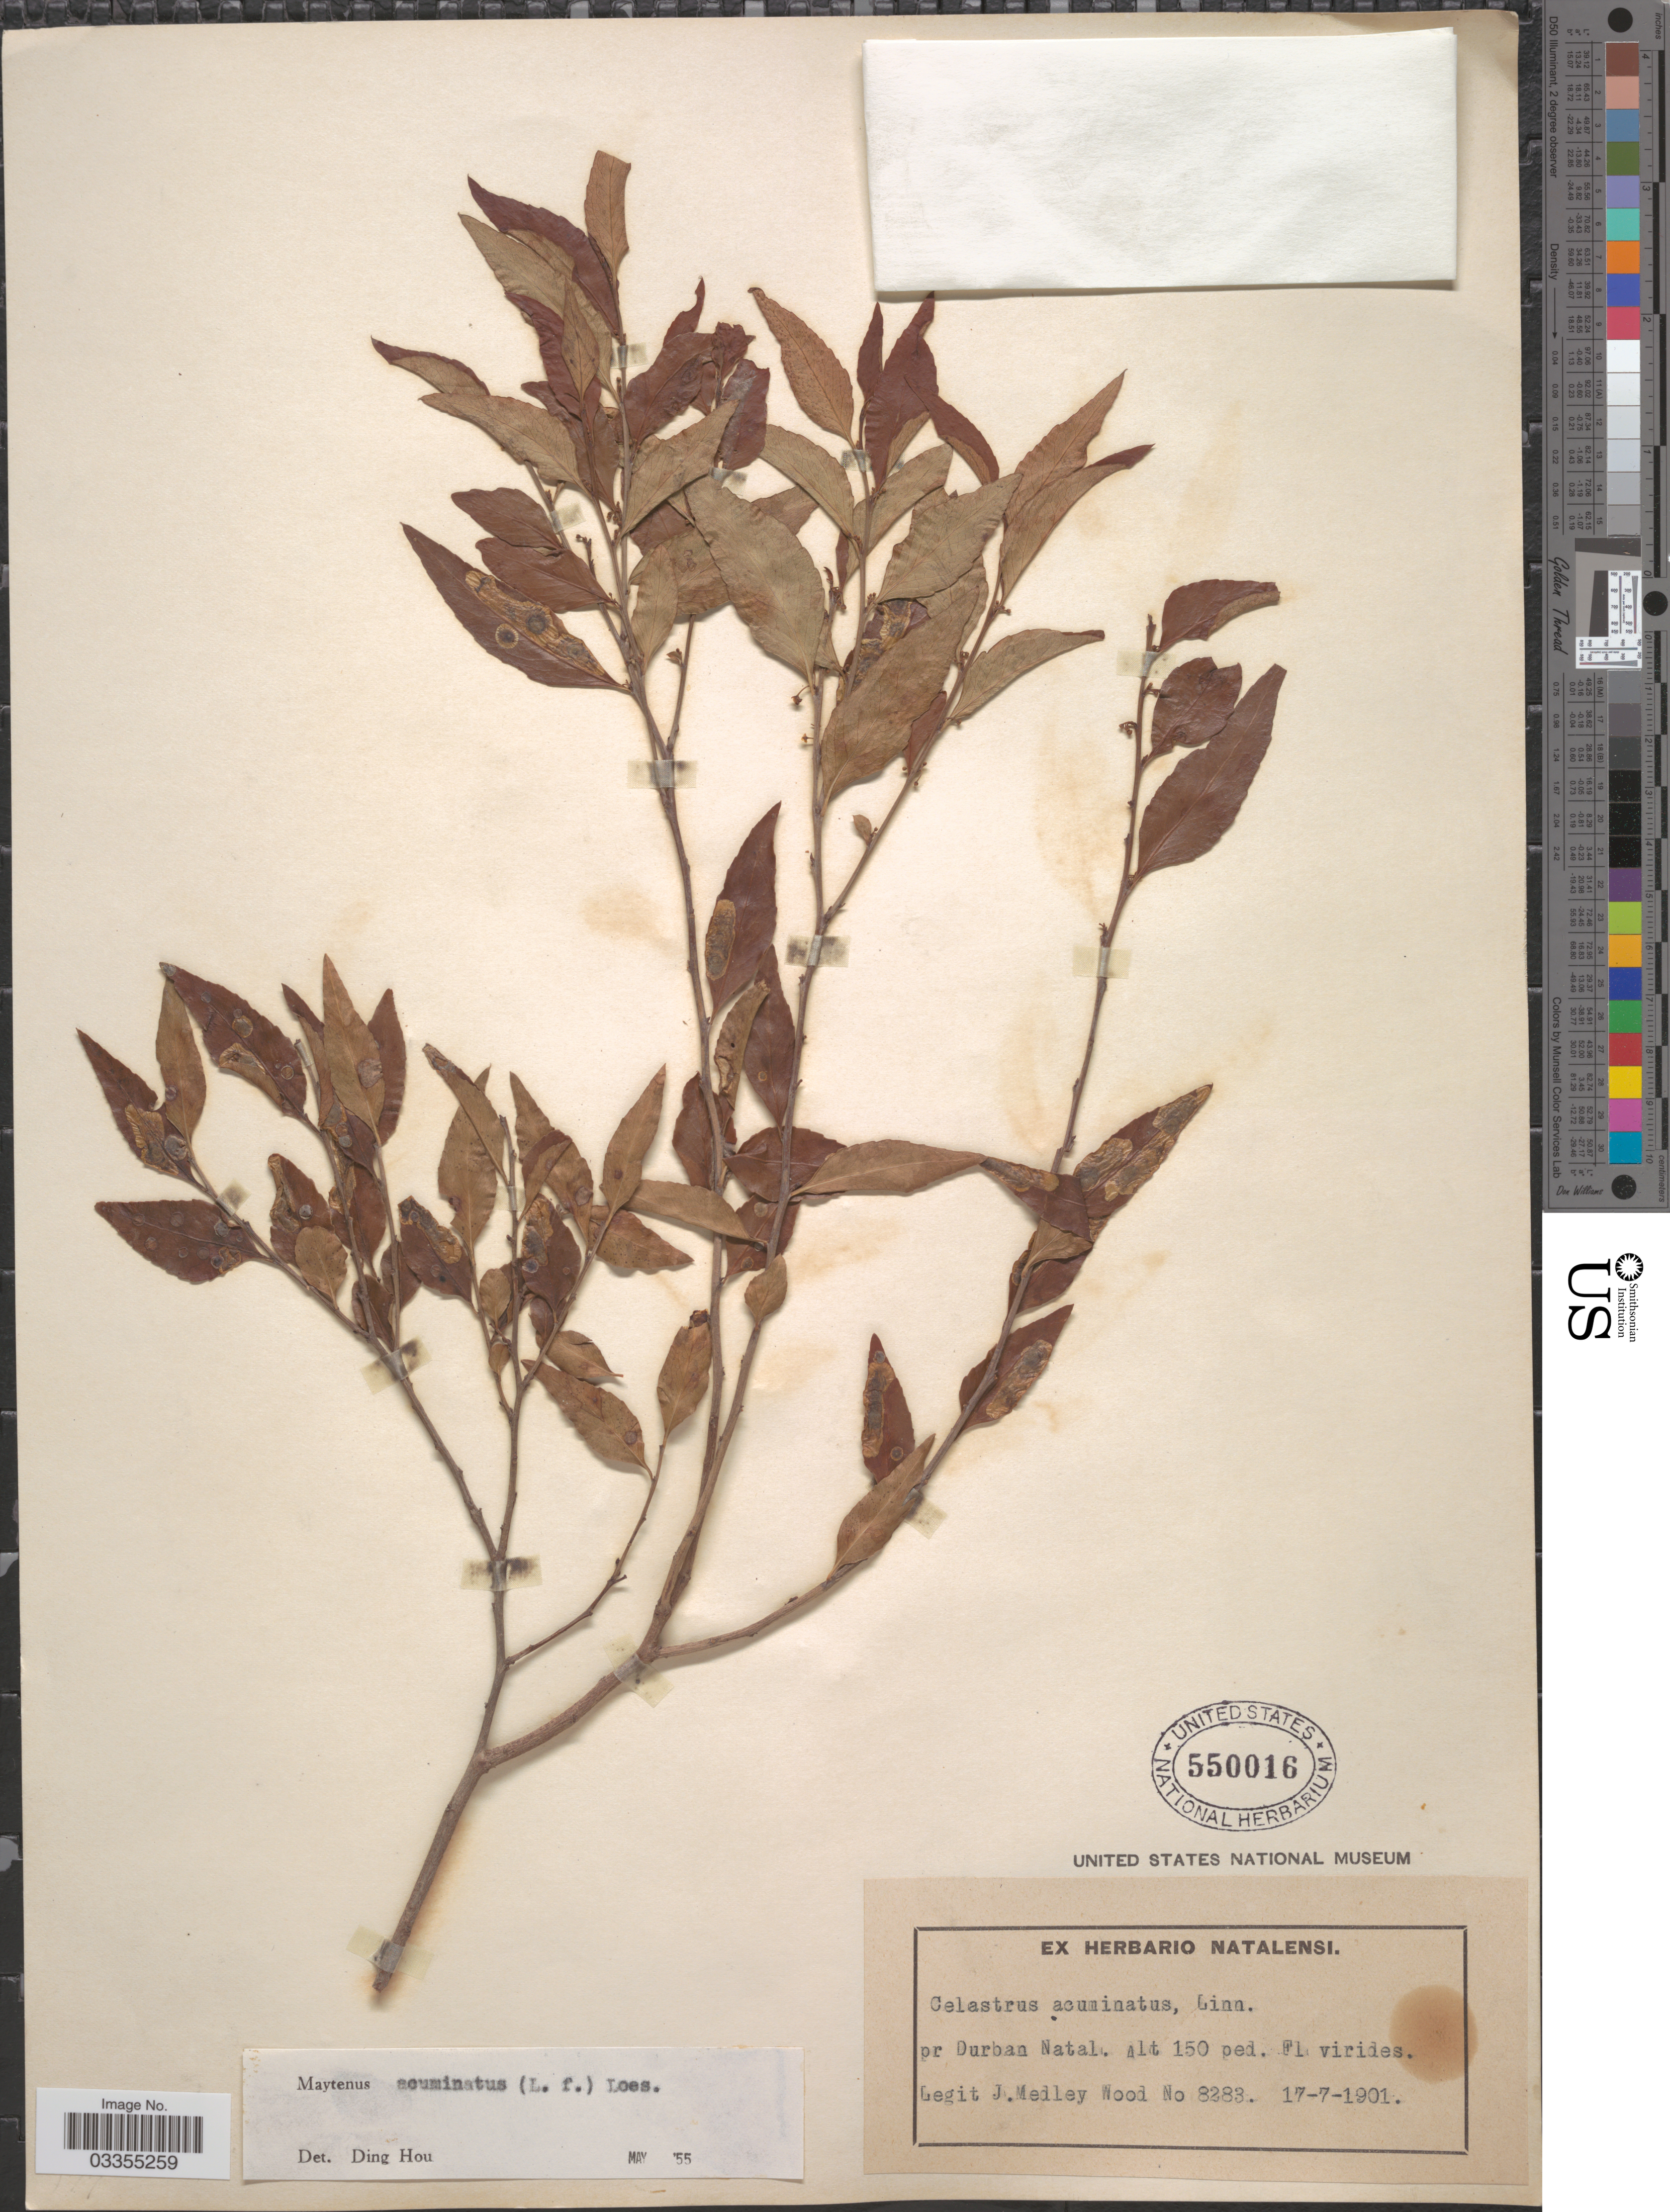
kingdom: Plantae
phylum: Tracheophyta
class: Magnoliopsida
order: Celastrales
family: Celastraceae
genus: Maytenus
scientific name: Maytenus acuminata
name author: (L. f.) Loes.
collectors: J. Medley Wood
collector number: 8283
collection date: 1901-07-17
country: South Africa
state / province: KwaZulu-Natal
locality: Pr Durban Natal.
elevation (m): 46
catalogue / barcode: US 550016